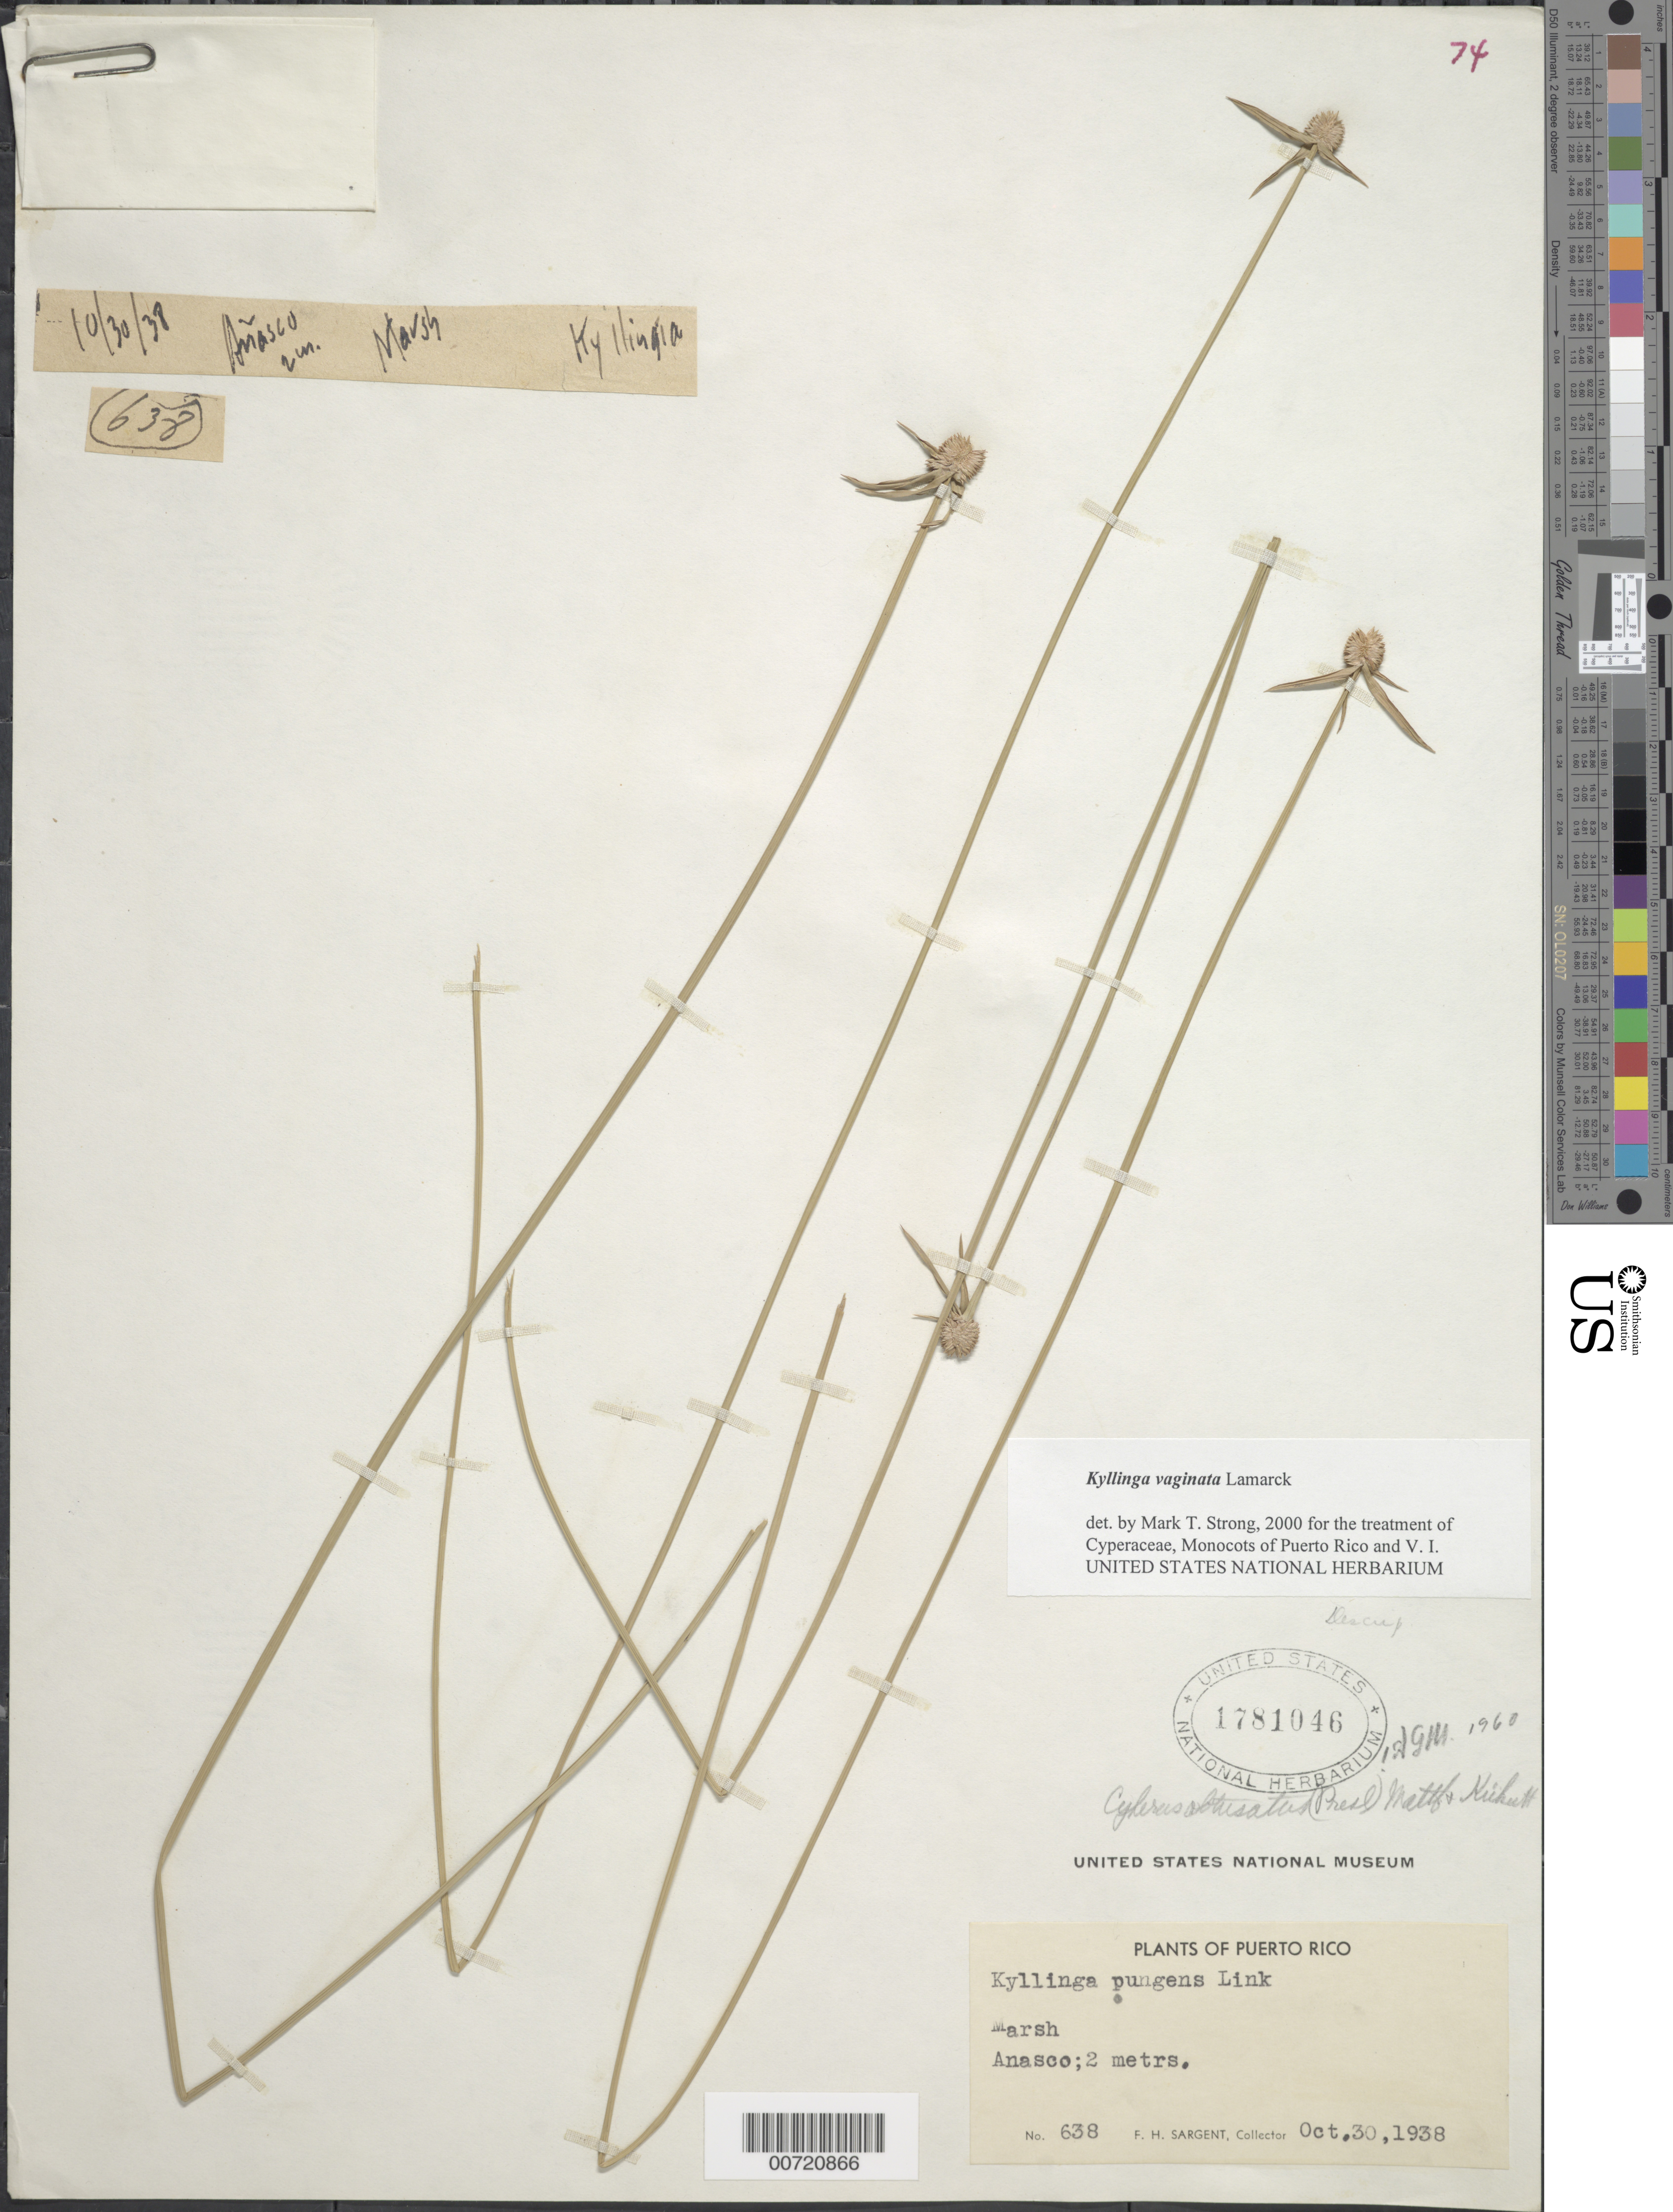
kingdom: Plantae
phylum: Tracheophyta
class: Liliopsida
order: Poales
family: Cyperaceae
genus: Cyperus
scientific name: Cyperus obtusatus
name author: (J. Presl & C. Presl) Mattf. & Kük.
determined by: Strong, M. T., (US), Smithsonian Institution - National Museum of Natural History (UNITED STATES)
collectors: F. H. Sargent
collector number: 638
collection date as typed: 30 Oct 1938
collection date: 1938-10-30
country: Puerto Rico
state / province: Añasco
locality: Añasco.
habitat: Marsh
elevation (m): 2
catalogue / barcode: US 1781046